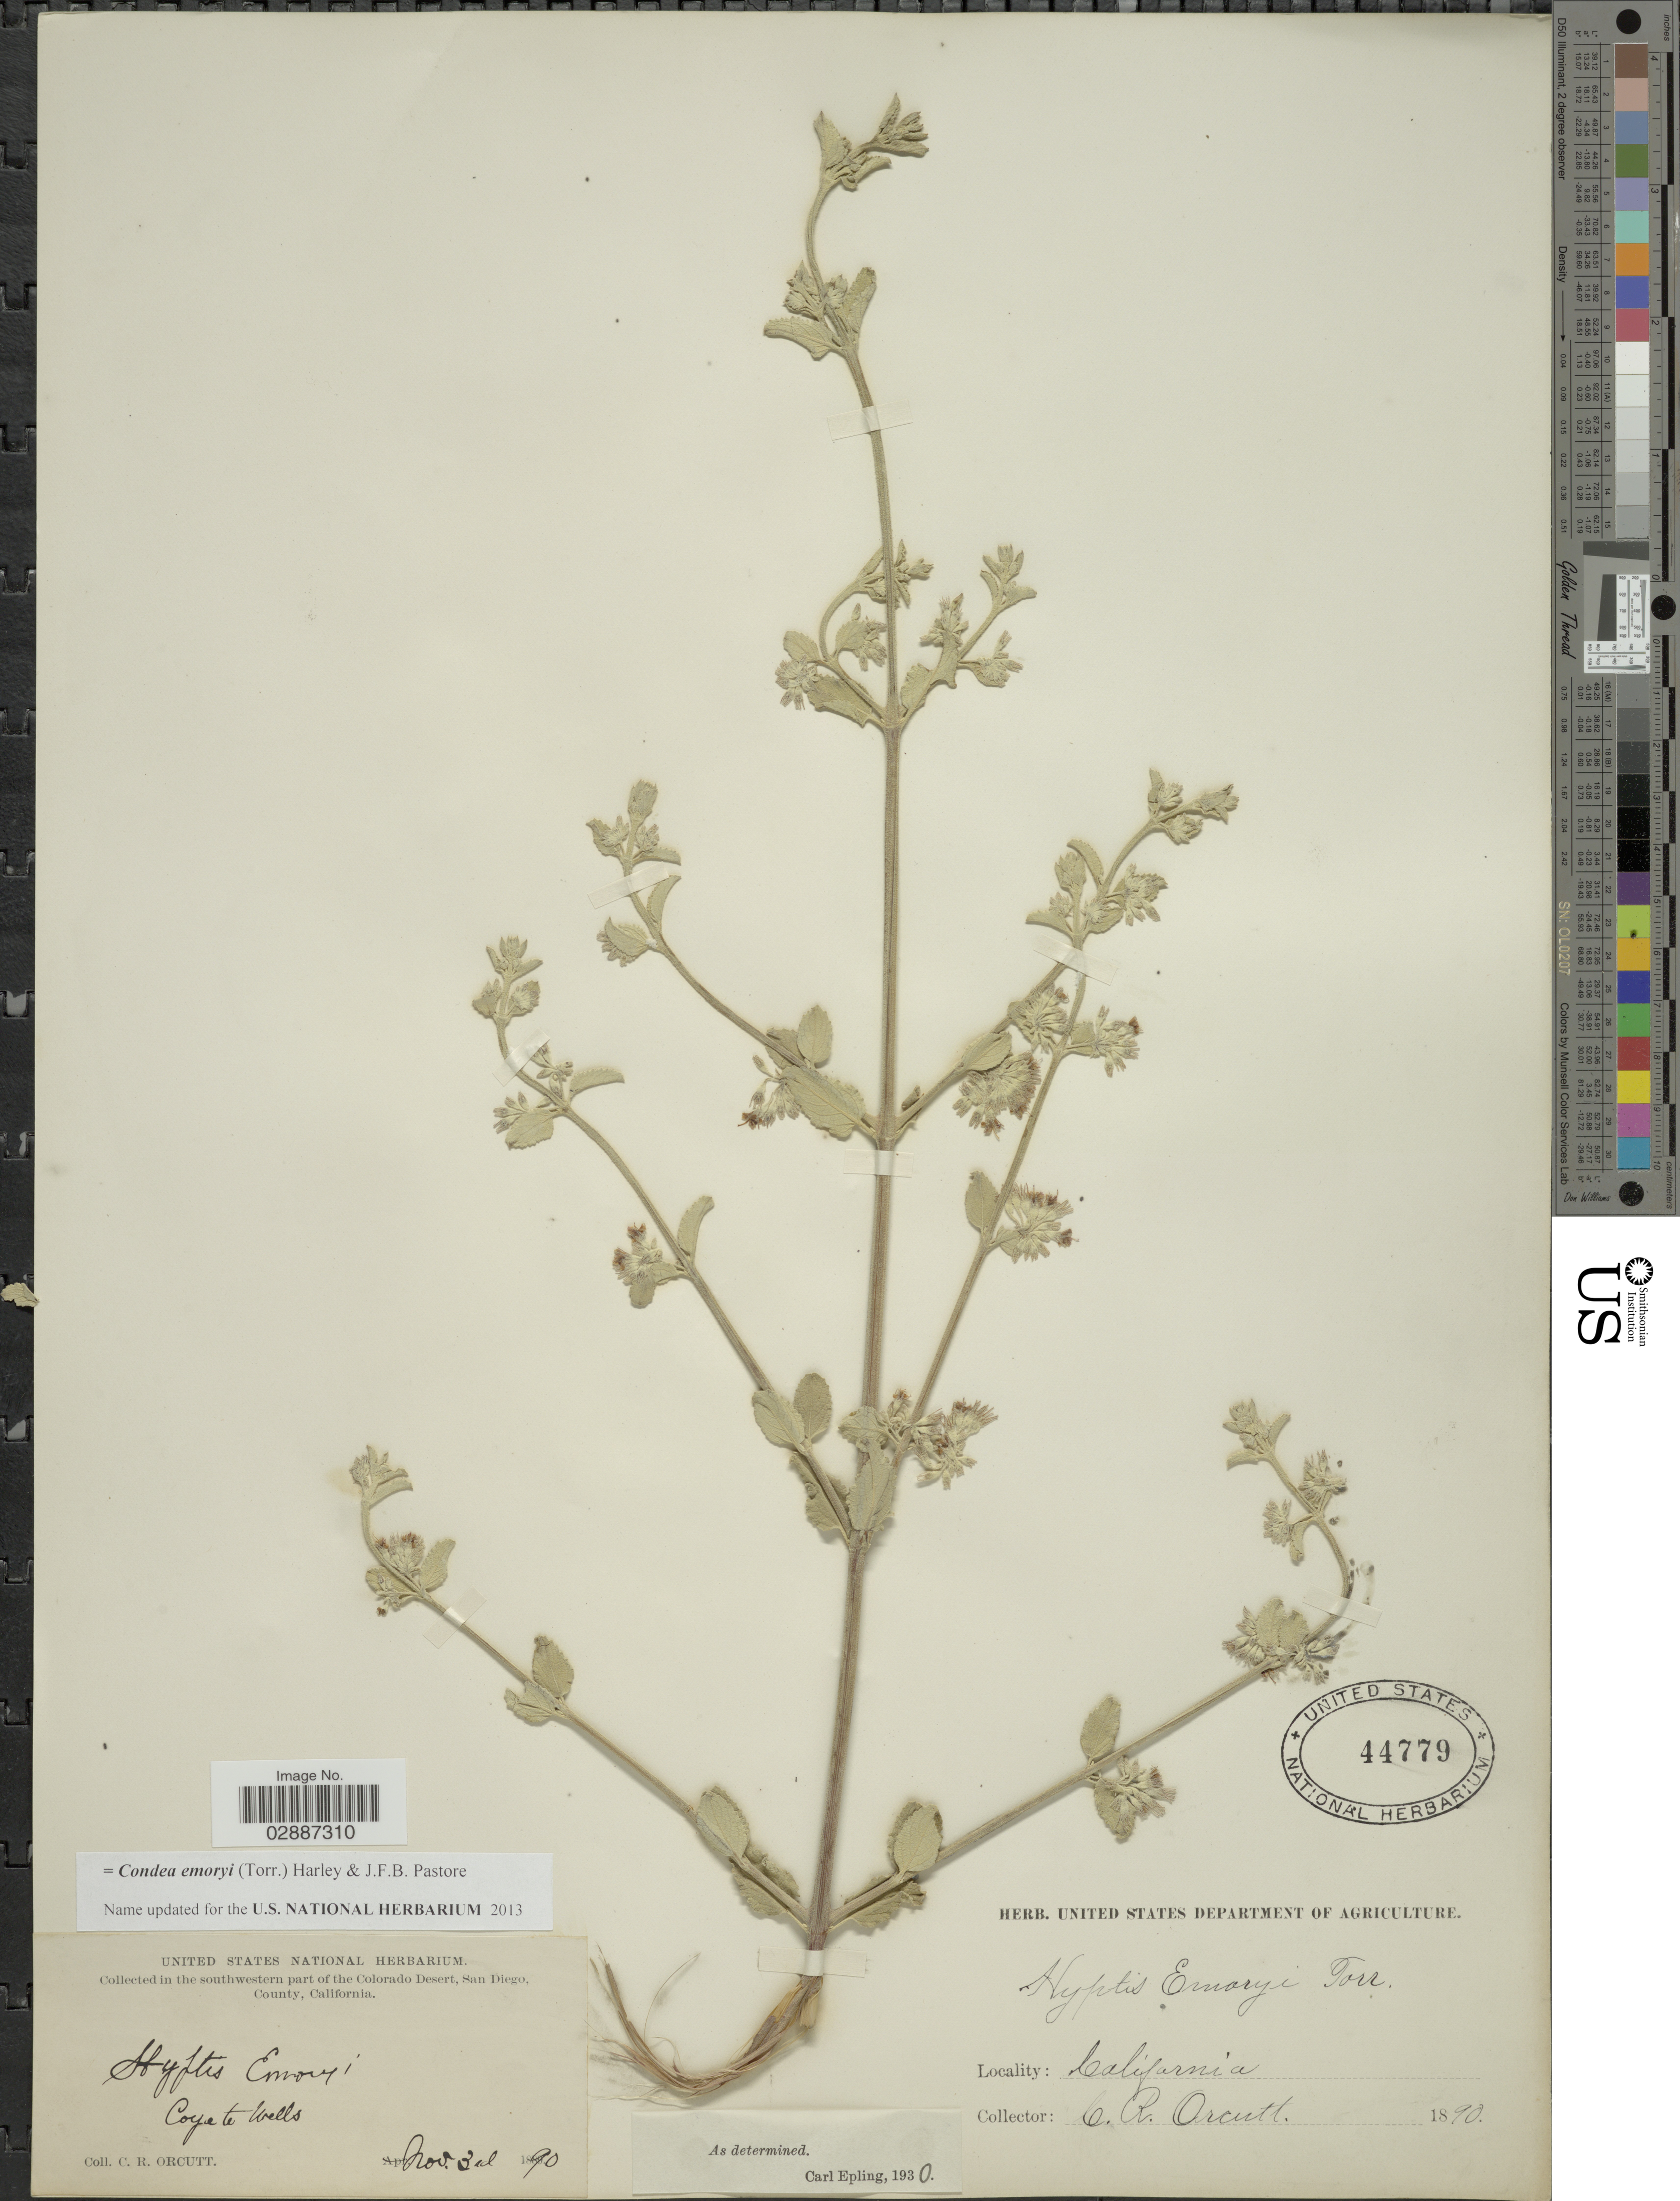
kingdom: Plantae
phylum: Tracheophyta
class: Magnoliopsida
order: Lamiales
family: Lamiaceae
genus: Condea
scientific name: Condea emoryi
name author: (Torr.) Harley & J.F.B. Pastore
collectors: C. R. Orcutt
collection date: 1890-12-03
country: United States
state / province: California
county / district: San Diego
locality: Southwestern part of the Colorado Desert, San Diego County, Coyote Wells.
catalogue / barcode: US 44779